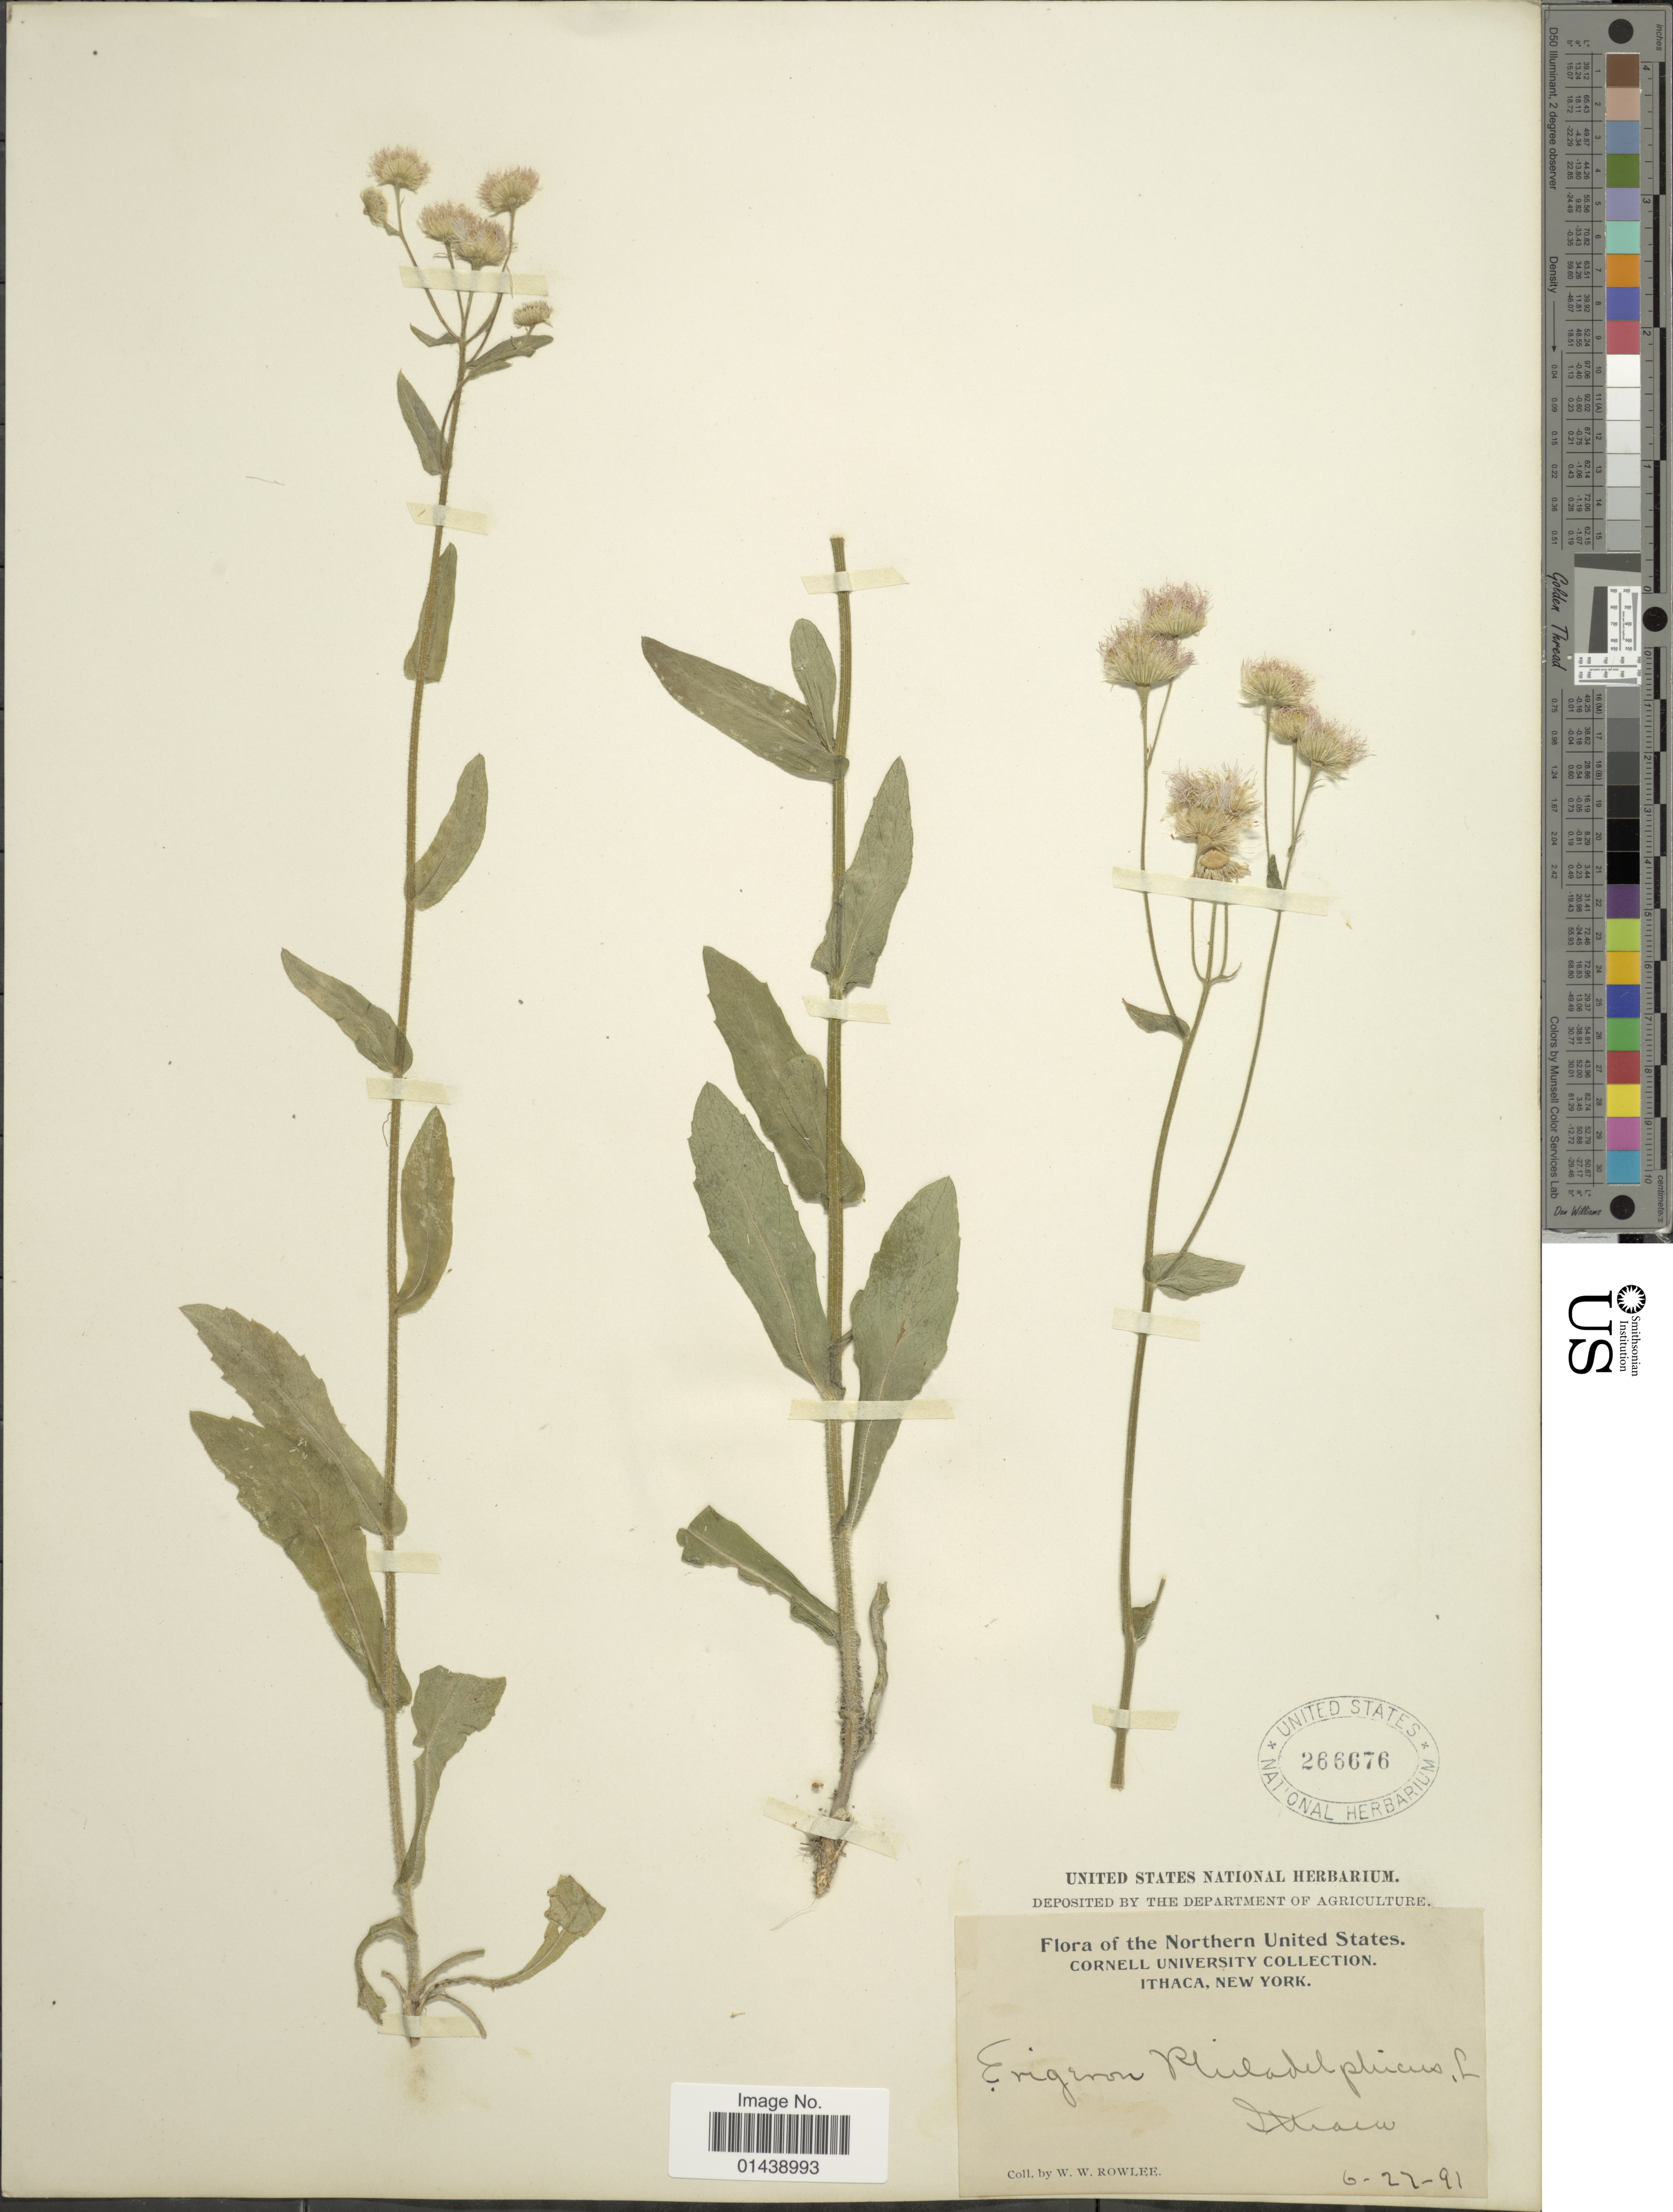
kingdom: Plantae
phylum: Tracheophyta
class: Magnoliopsida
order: Asterales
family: Asteraceae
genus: Erigeron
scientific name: Erigeron philadelphicus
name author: L.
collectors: W. W. Rowlee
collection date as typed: Transcribed d/m/y: 22/6/91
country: United States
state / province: New York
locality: Ithaca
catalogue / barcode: US 266676